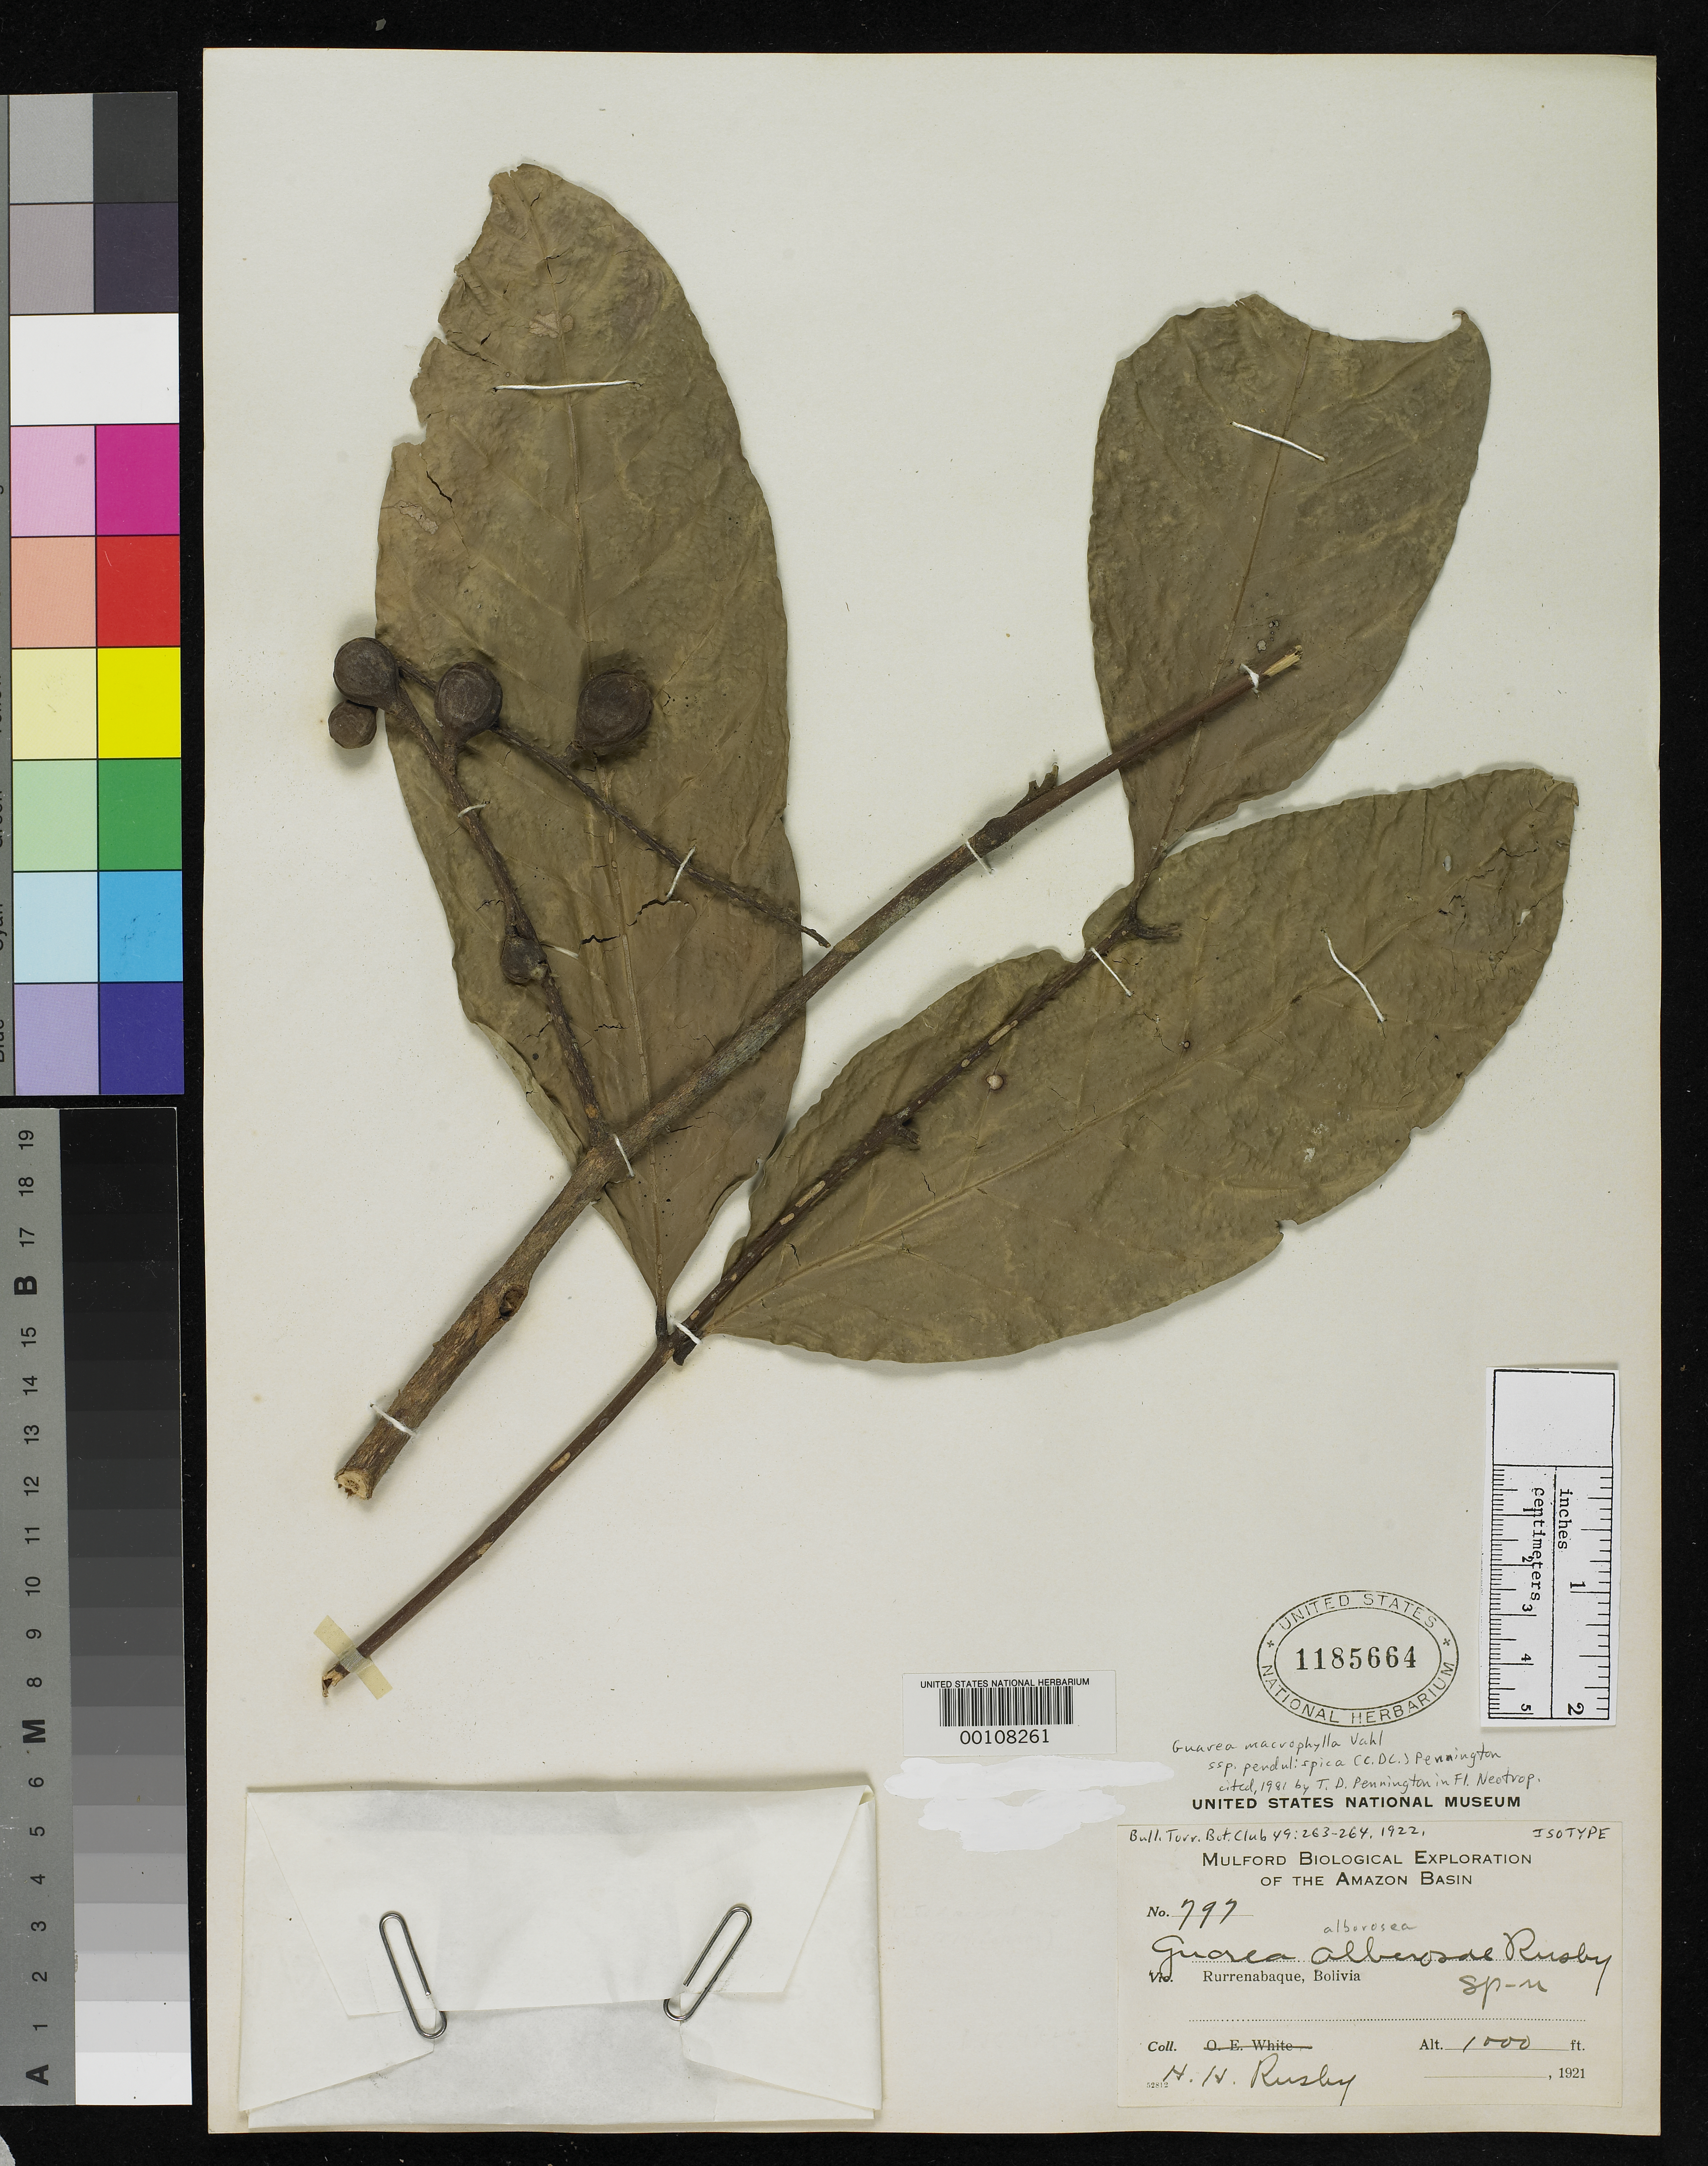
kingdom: Plantae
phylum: Tracheophyta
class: Magnoliopsida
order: Sapindales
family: Meliaceae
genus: Guarea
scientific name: Guarea alborosea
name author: Rusby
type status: Isotype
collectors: H. H. Rusby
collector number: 797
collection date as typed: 1921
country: Bolivia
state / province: Beni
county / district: José Ballivián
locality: Rurrenabaque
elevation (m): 305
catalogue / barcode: US 1185664